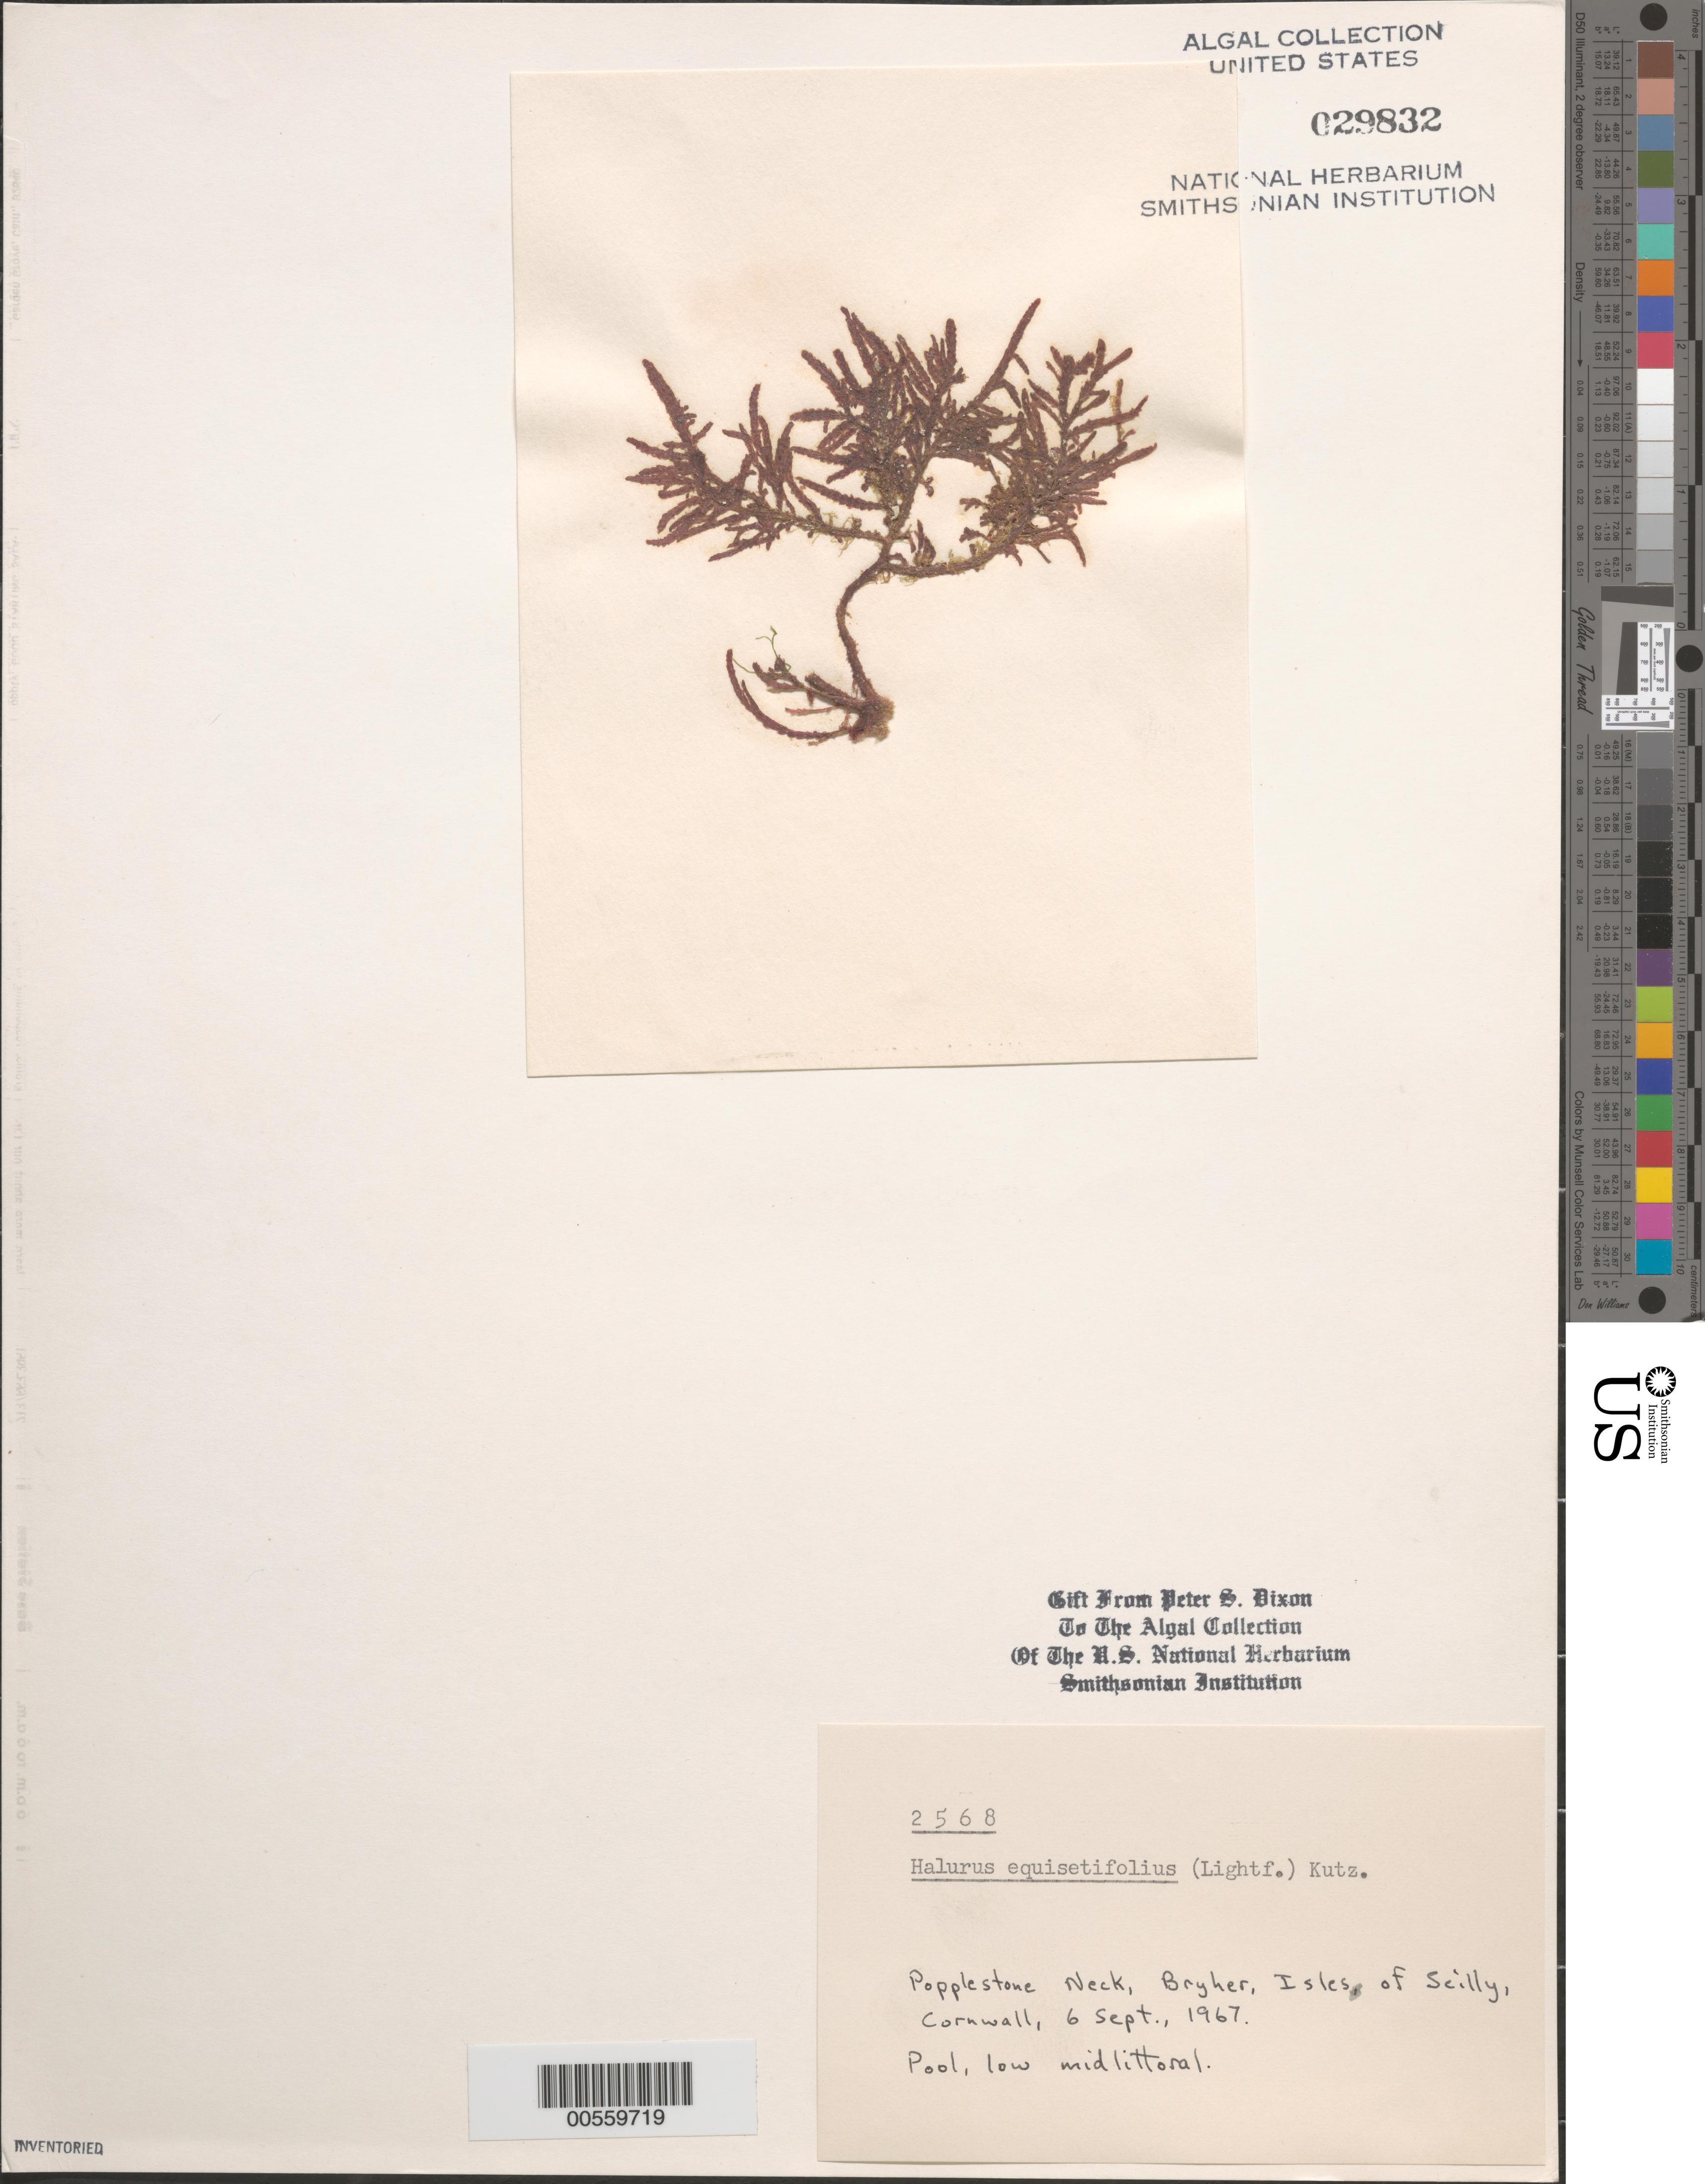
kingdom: Plantae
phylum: Rhodophyta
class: Florideophyceae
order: Ceramiales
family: Wrangeliaceae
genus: Halurus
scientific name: Halurus equisetifolius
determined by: Dixon, P. S.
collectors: P. S. Dixon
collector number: PSD 2568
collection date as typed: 06 Sep 1967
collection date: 1967-09-06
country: United Kingdom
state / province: England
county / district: Council of the Isles of Scilly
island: Bryher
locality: Popplestone Neck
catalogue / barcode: US 29832